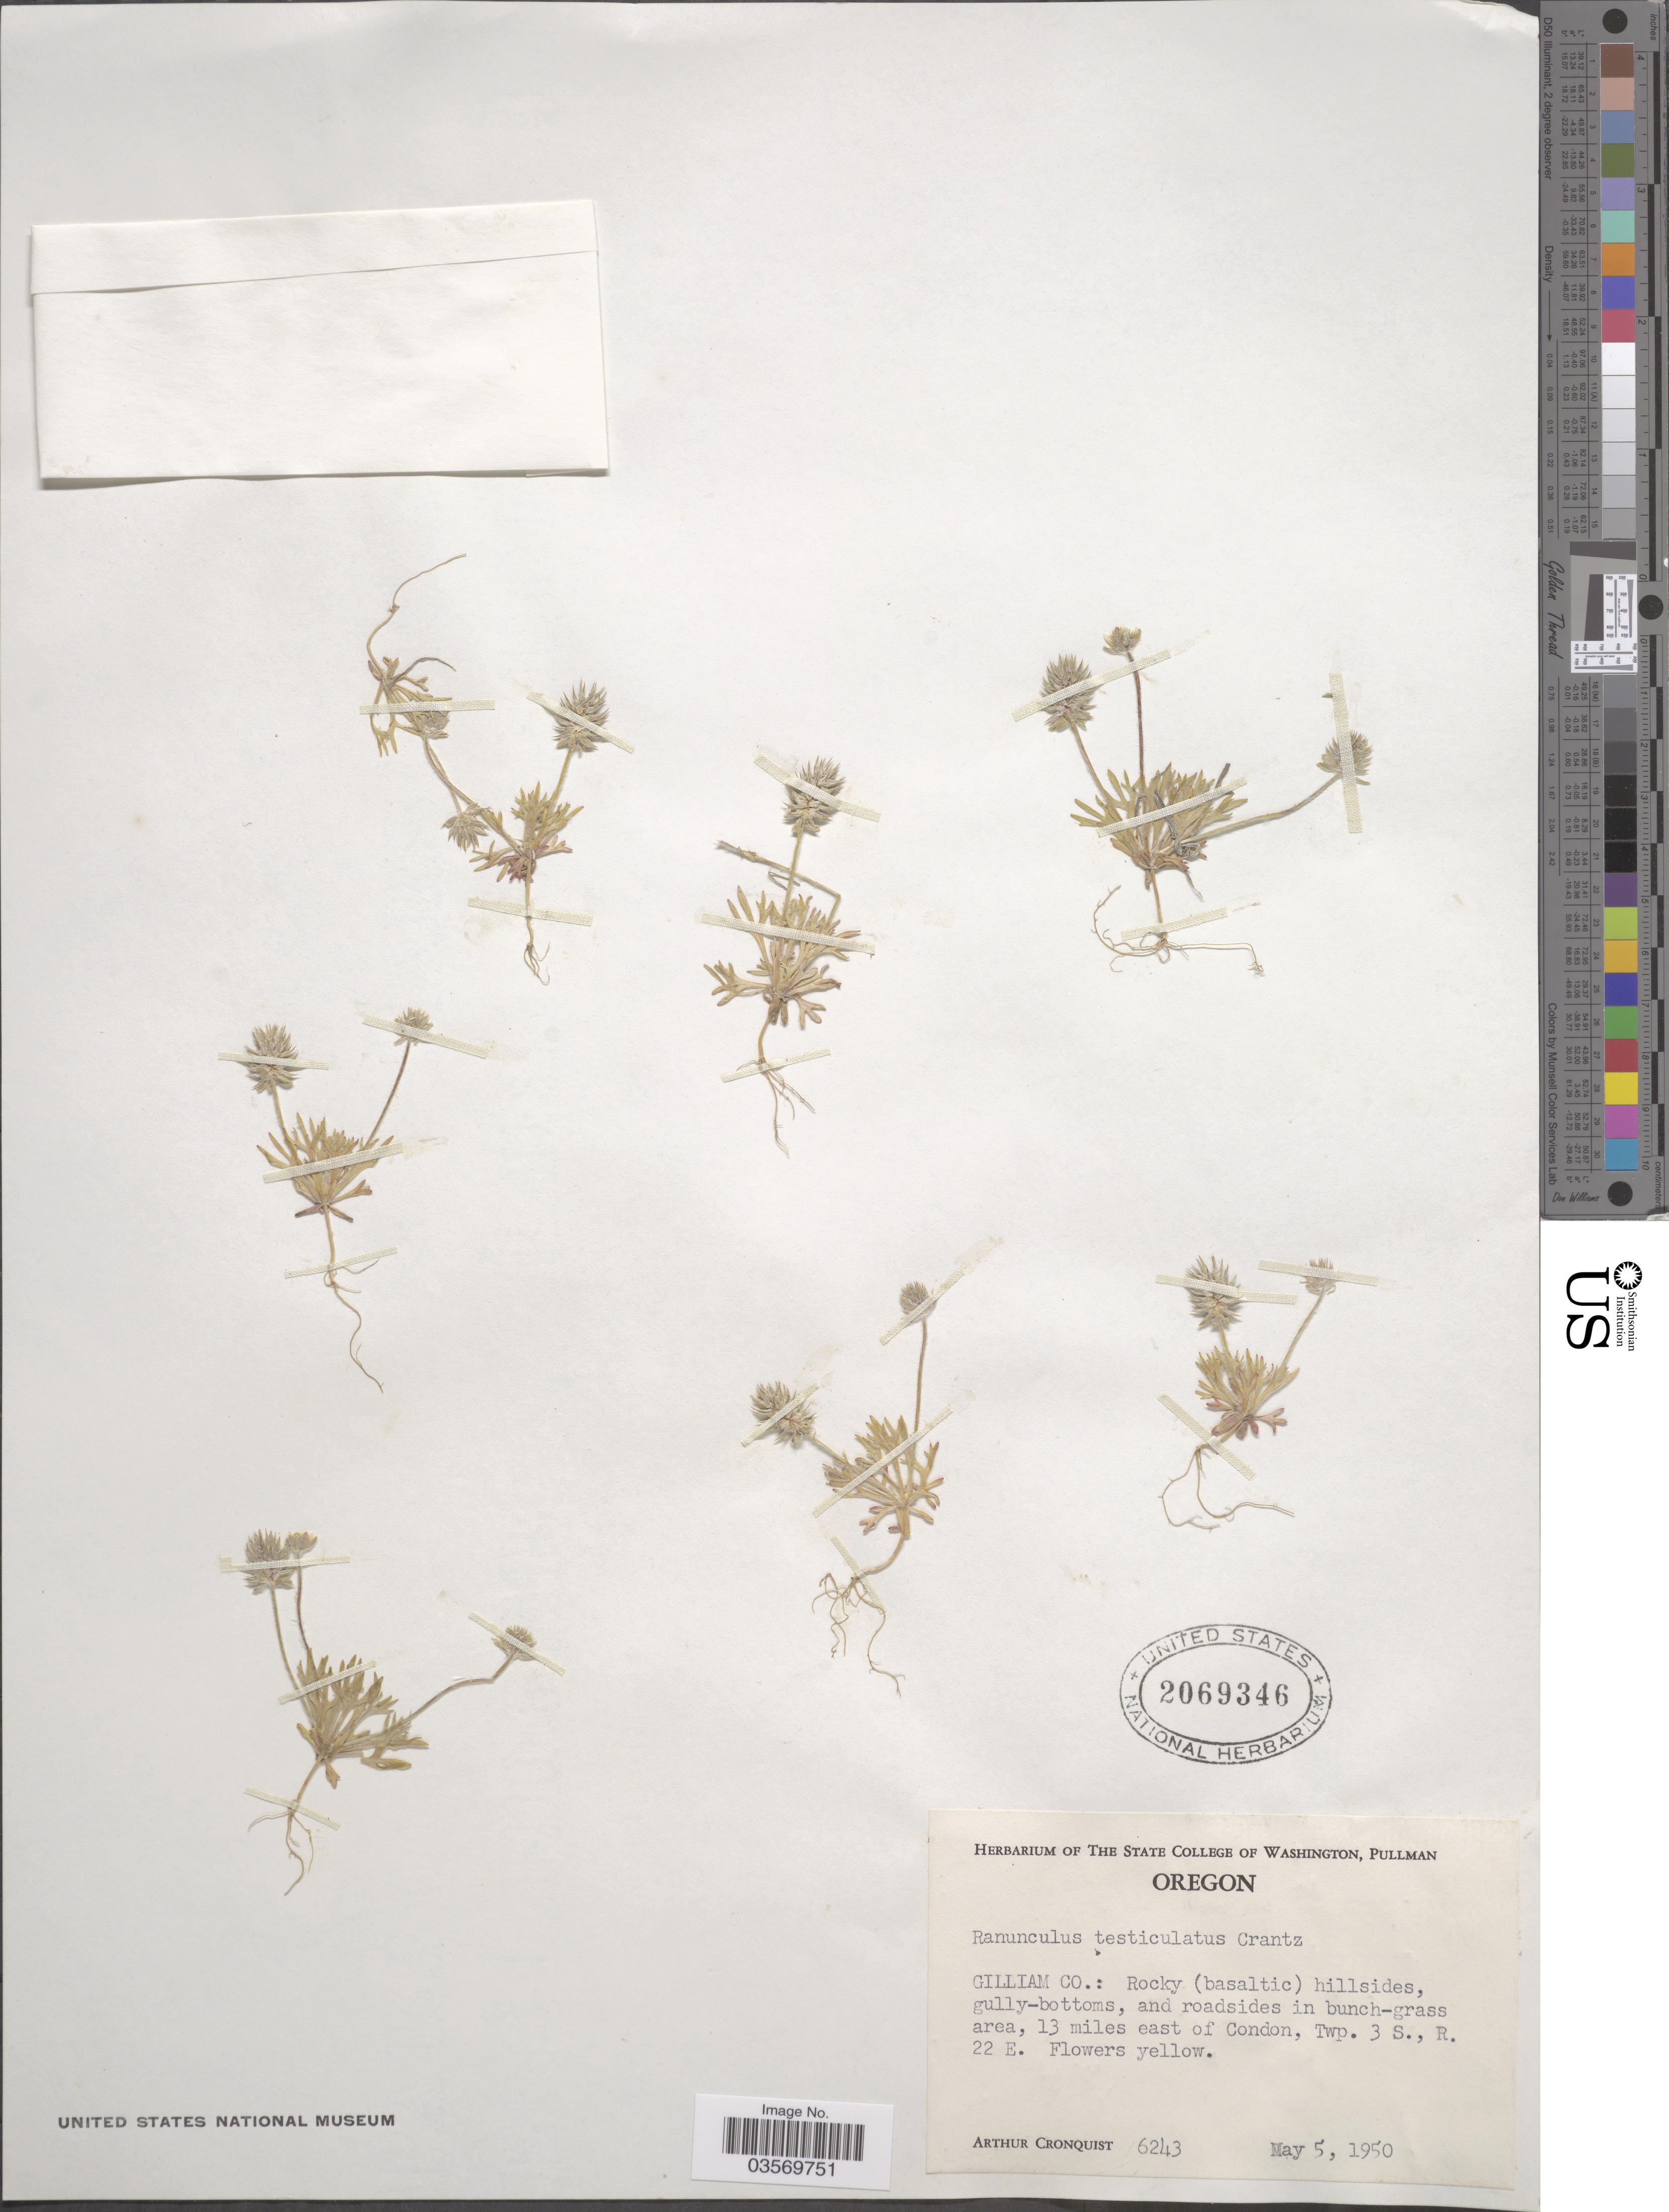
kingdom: Plantae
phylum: Tracheophyta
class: Magnoliopsida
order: Ranunculales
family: Ranunculaceae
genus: Ranunculus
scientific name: Ranunculus testiculatus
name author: Crantz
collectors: A. J. Cronquist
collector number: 6243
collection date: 1950-05-05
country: United States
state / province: Oregon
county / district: Gilliam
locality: Gilliam Co.: Rocky (basaltic) hillsides, gully-bottoms, and roadsides in bunch-grass area, 13 miles east of Condon, Twp. 3 S., R. 22 E.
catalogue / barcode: US 2069346